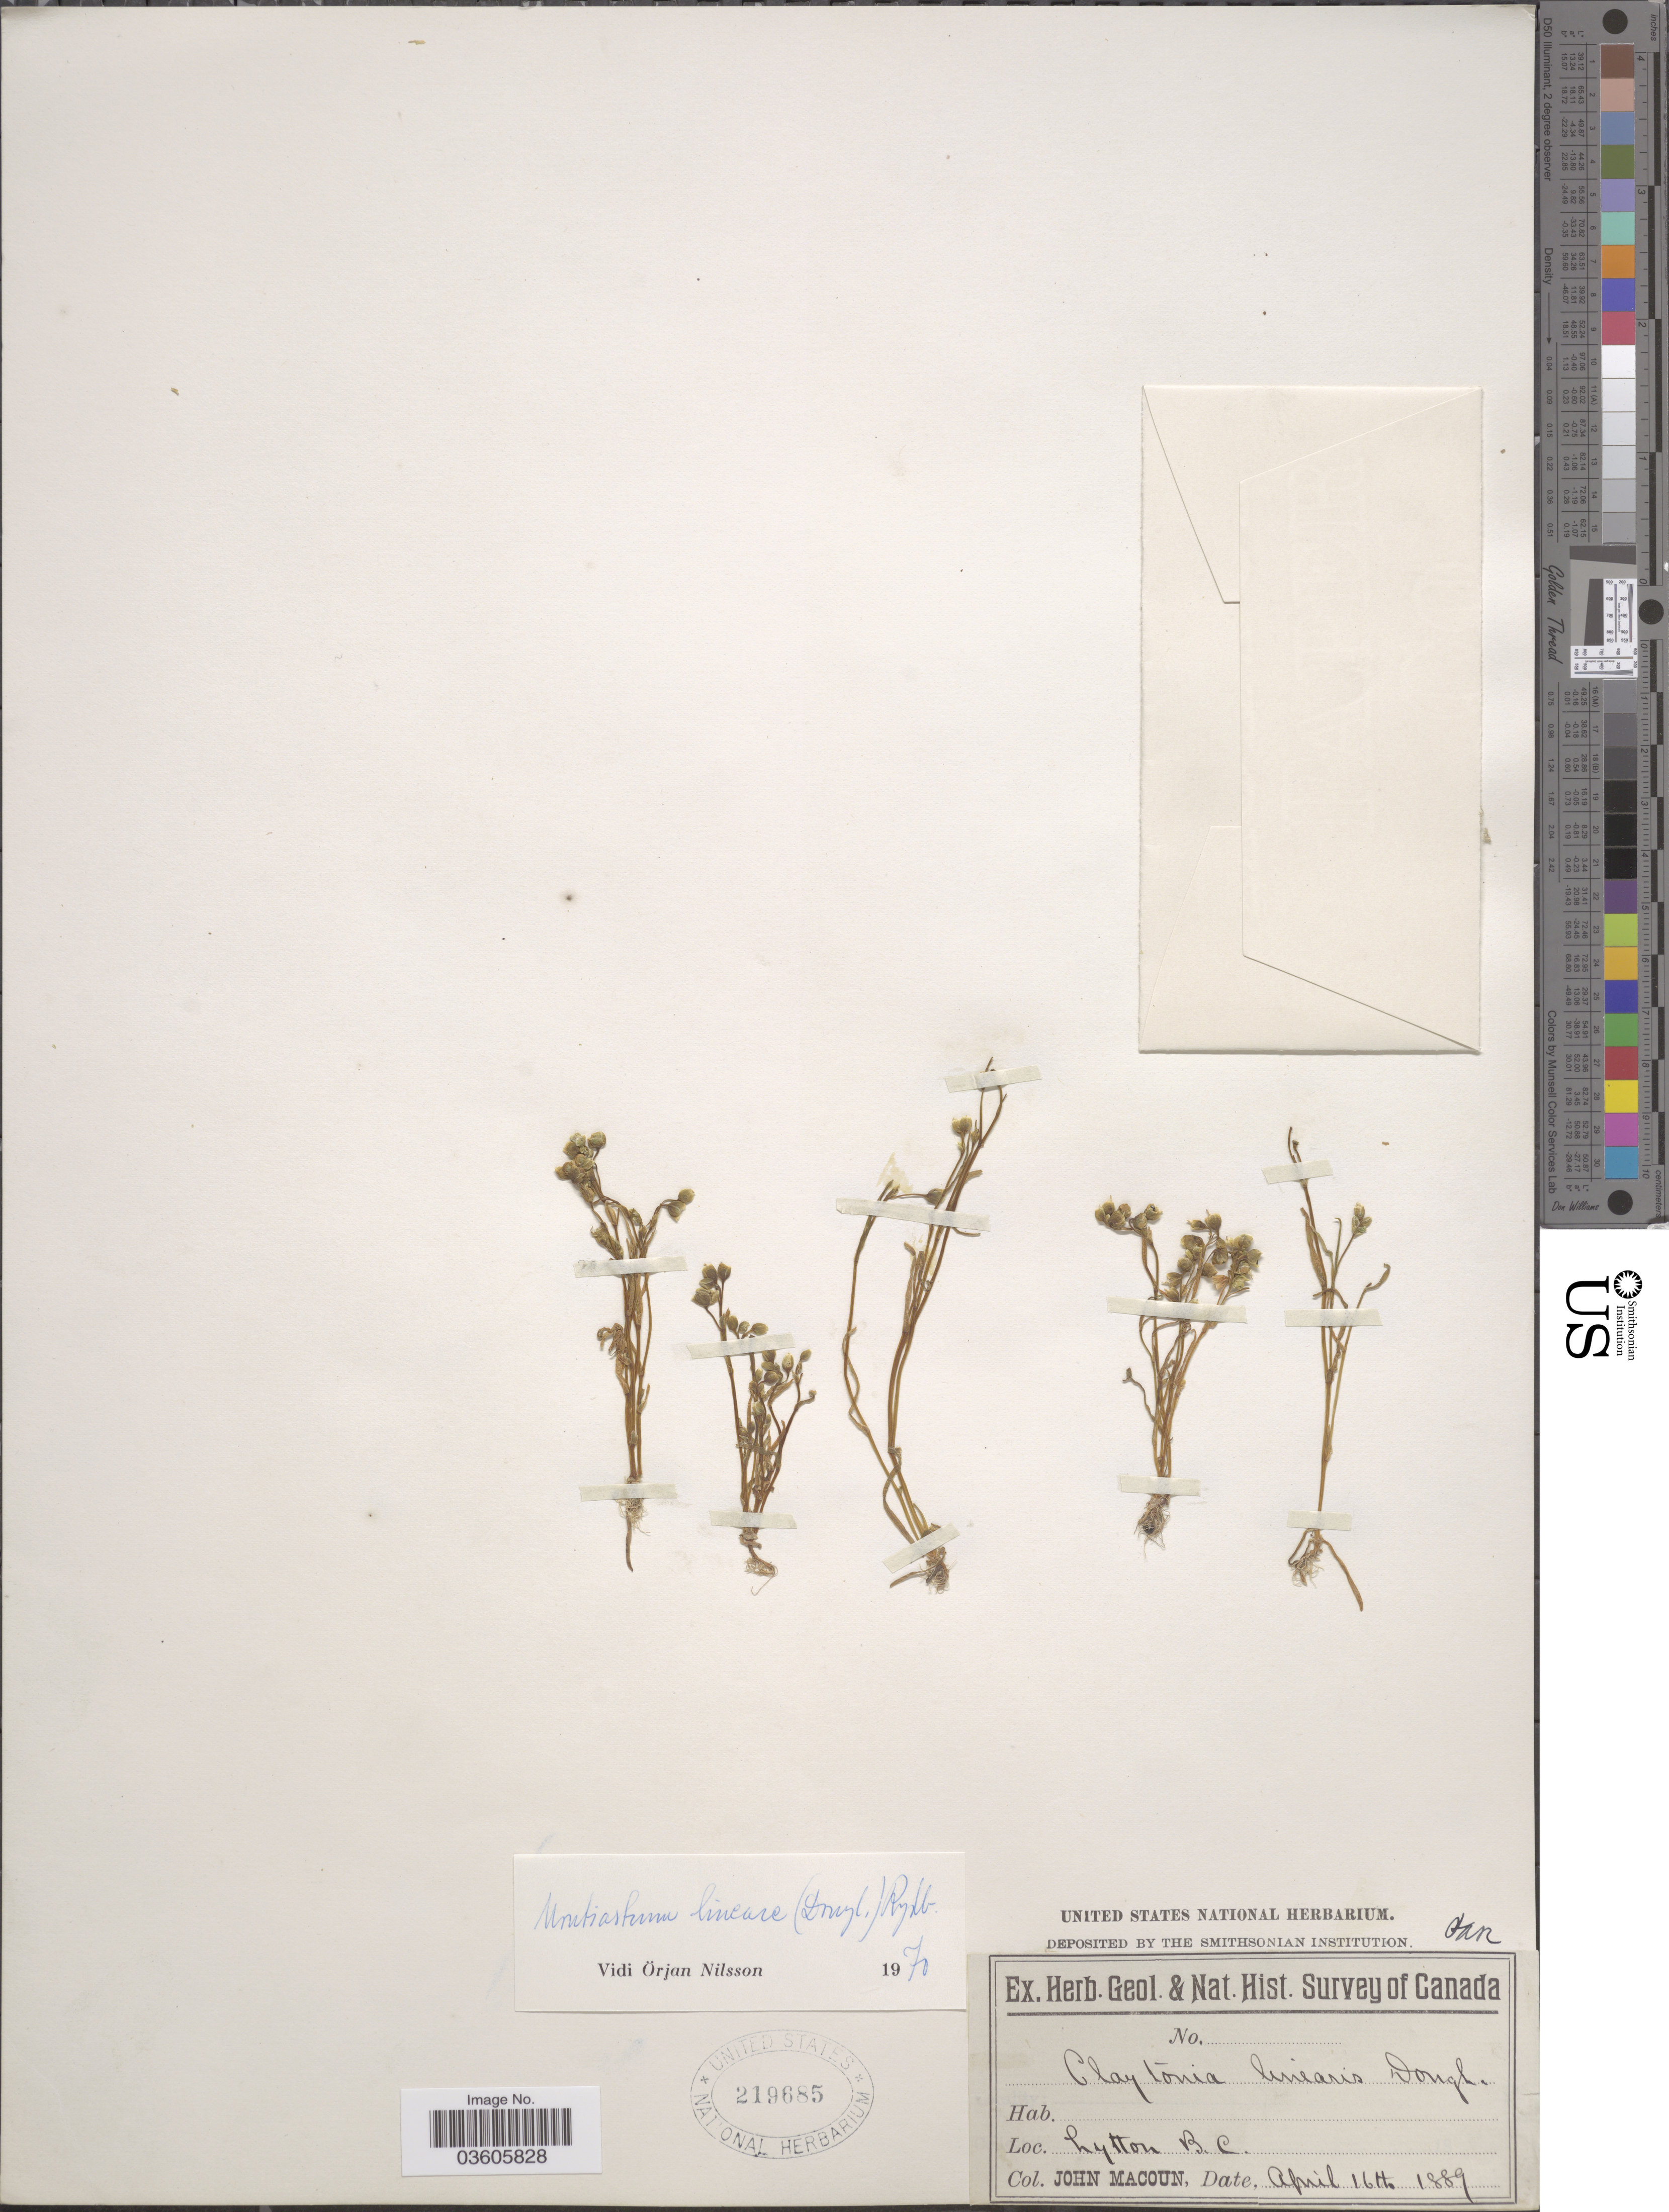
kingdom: Plantae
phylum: Tracheophyta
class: Magnoliopsida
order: Caryophyllales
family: Montiaceae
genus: Montia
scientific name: Montia linearis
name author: (Douglas) Greene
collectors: J. Macoun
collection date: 1889-04-16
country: Canada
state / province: British Columbia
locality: Lytton.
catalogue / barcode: US 219685